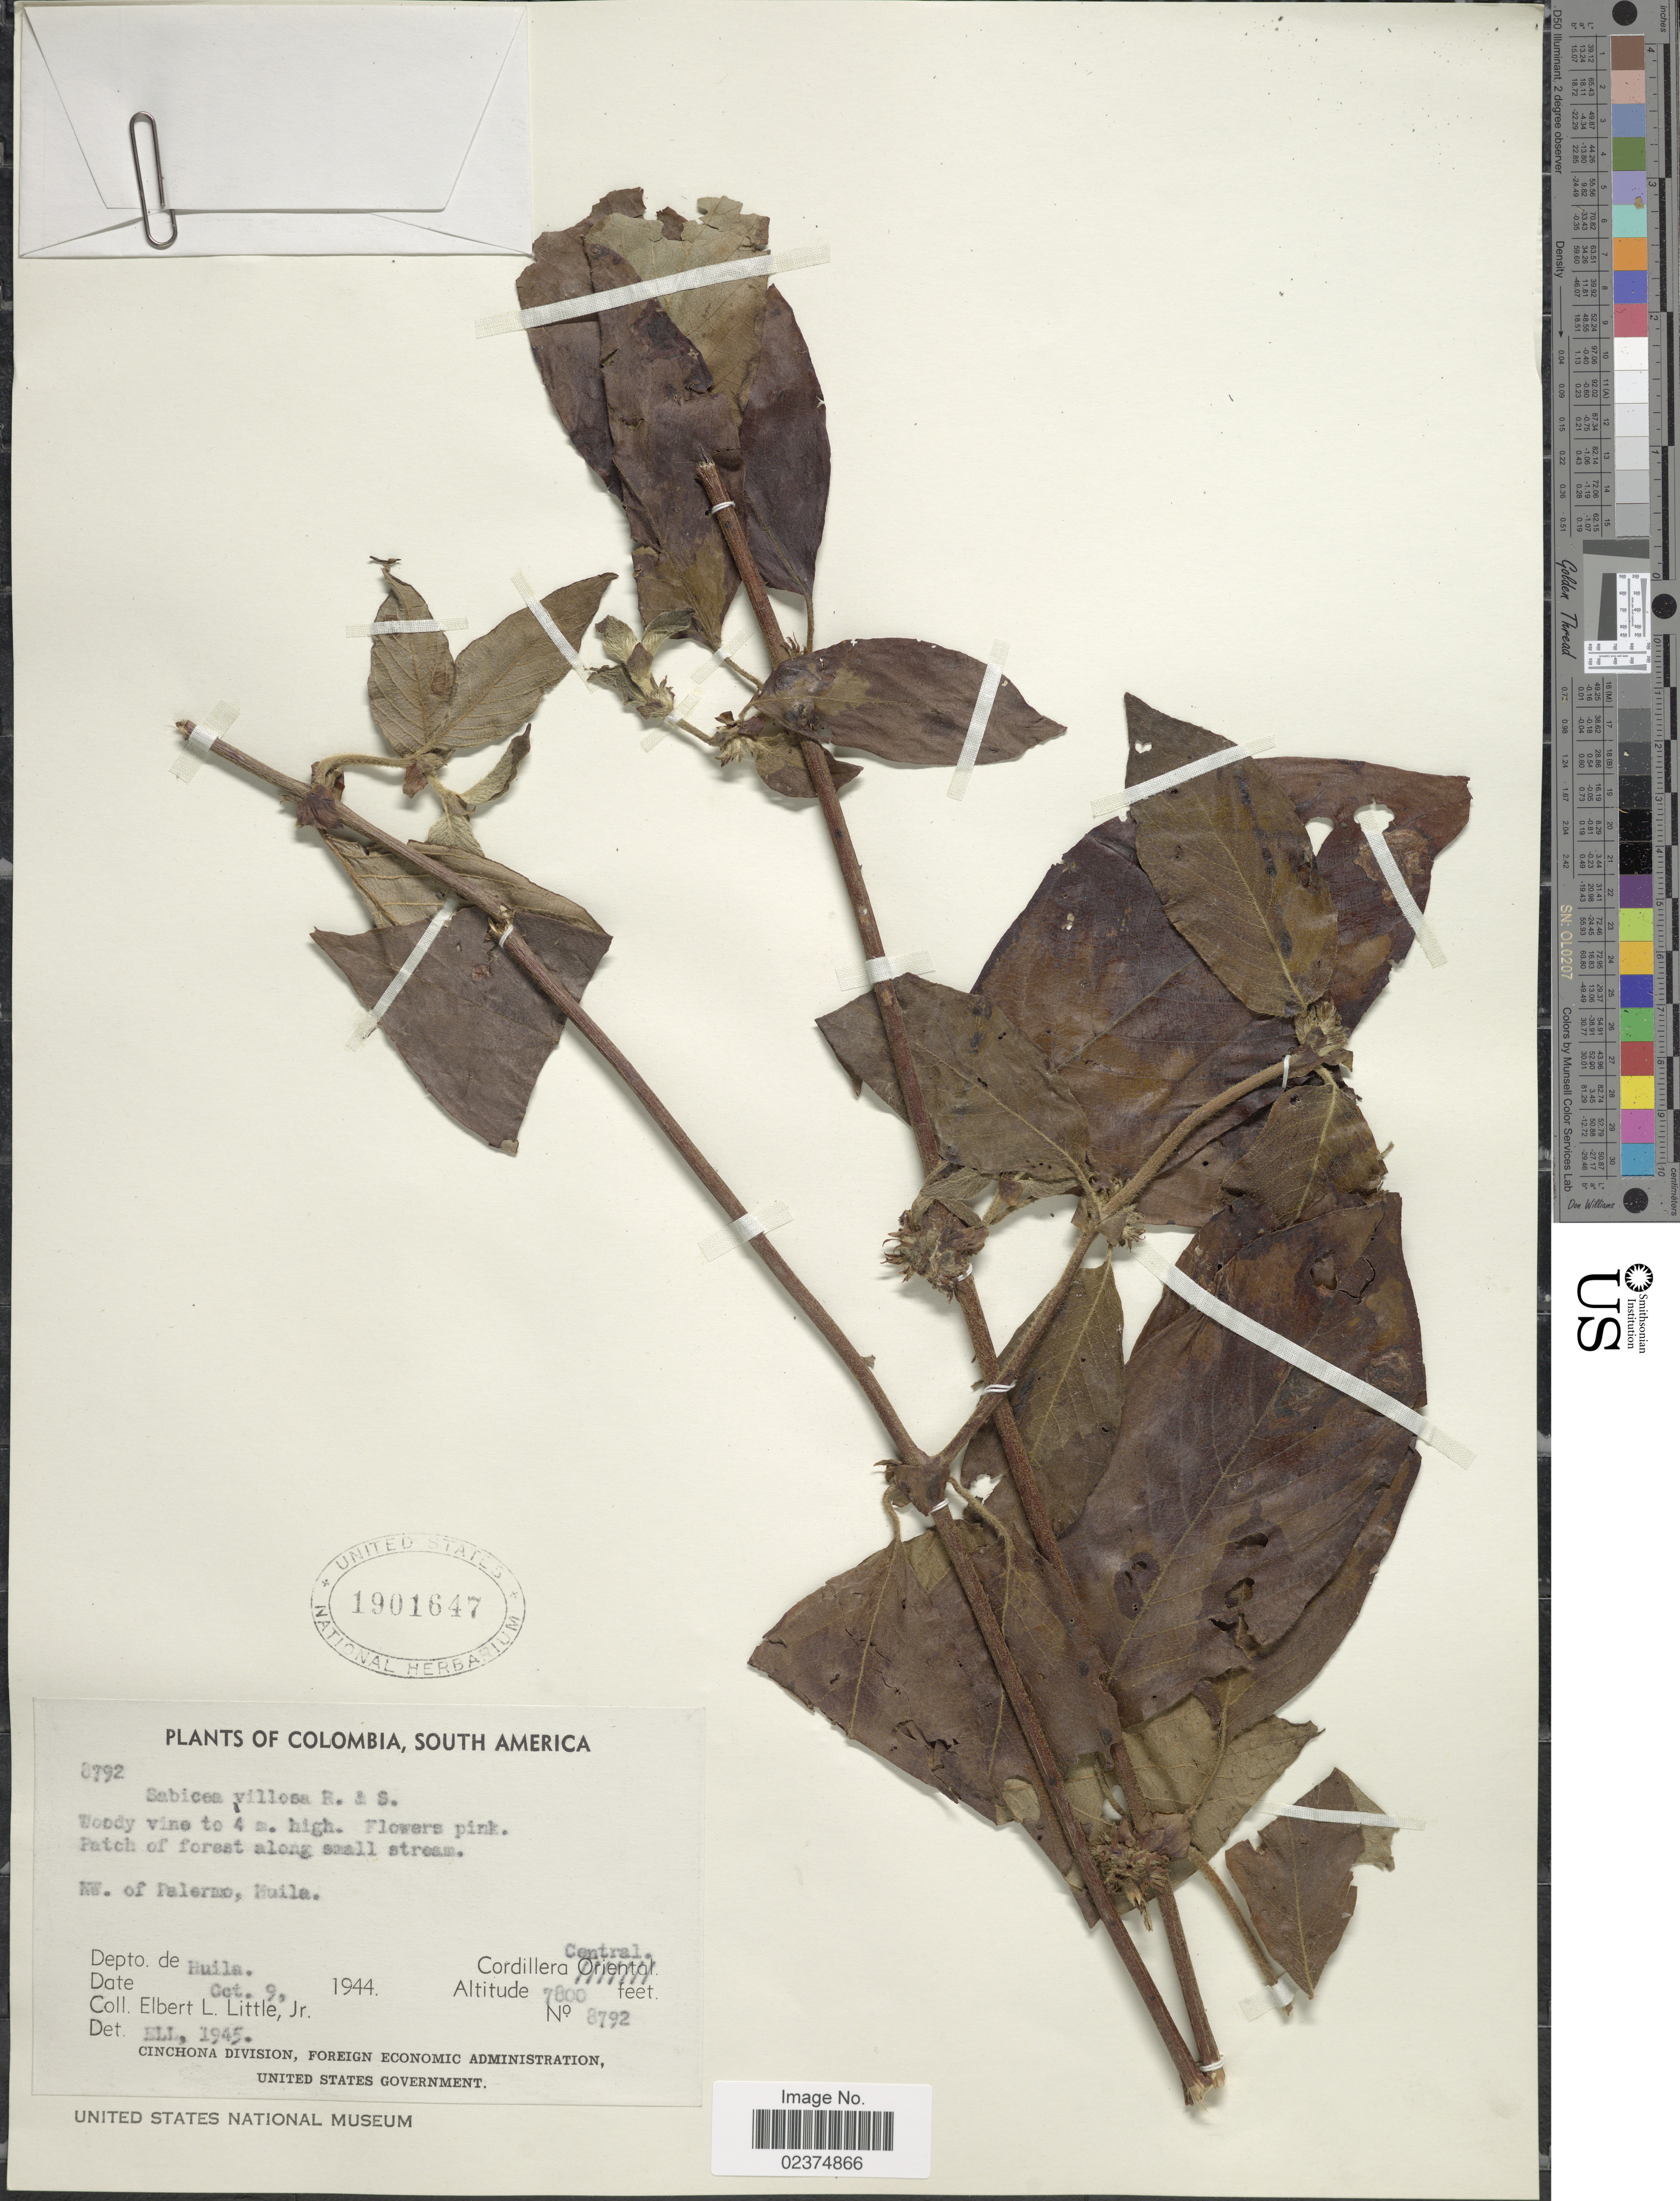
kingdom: Plantae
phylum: Tracheophyta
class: Magnoliopsida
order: Gentianales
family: Rubiaceae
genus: Sabicea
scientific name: Sabicea villosa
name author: Willd. ex Roem. & Schult.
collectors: E. L. Little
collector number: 792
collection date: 1944-10-09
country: Colombia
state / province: Huila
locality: NW. of Palermo. Depto. de Huila. Cordillera Central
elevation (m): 2377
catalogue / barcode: US 1901647